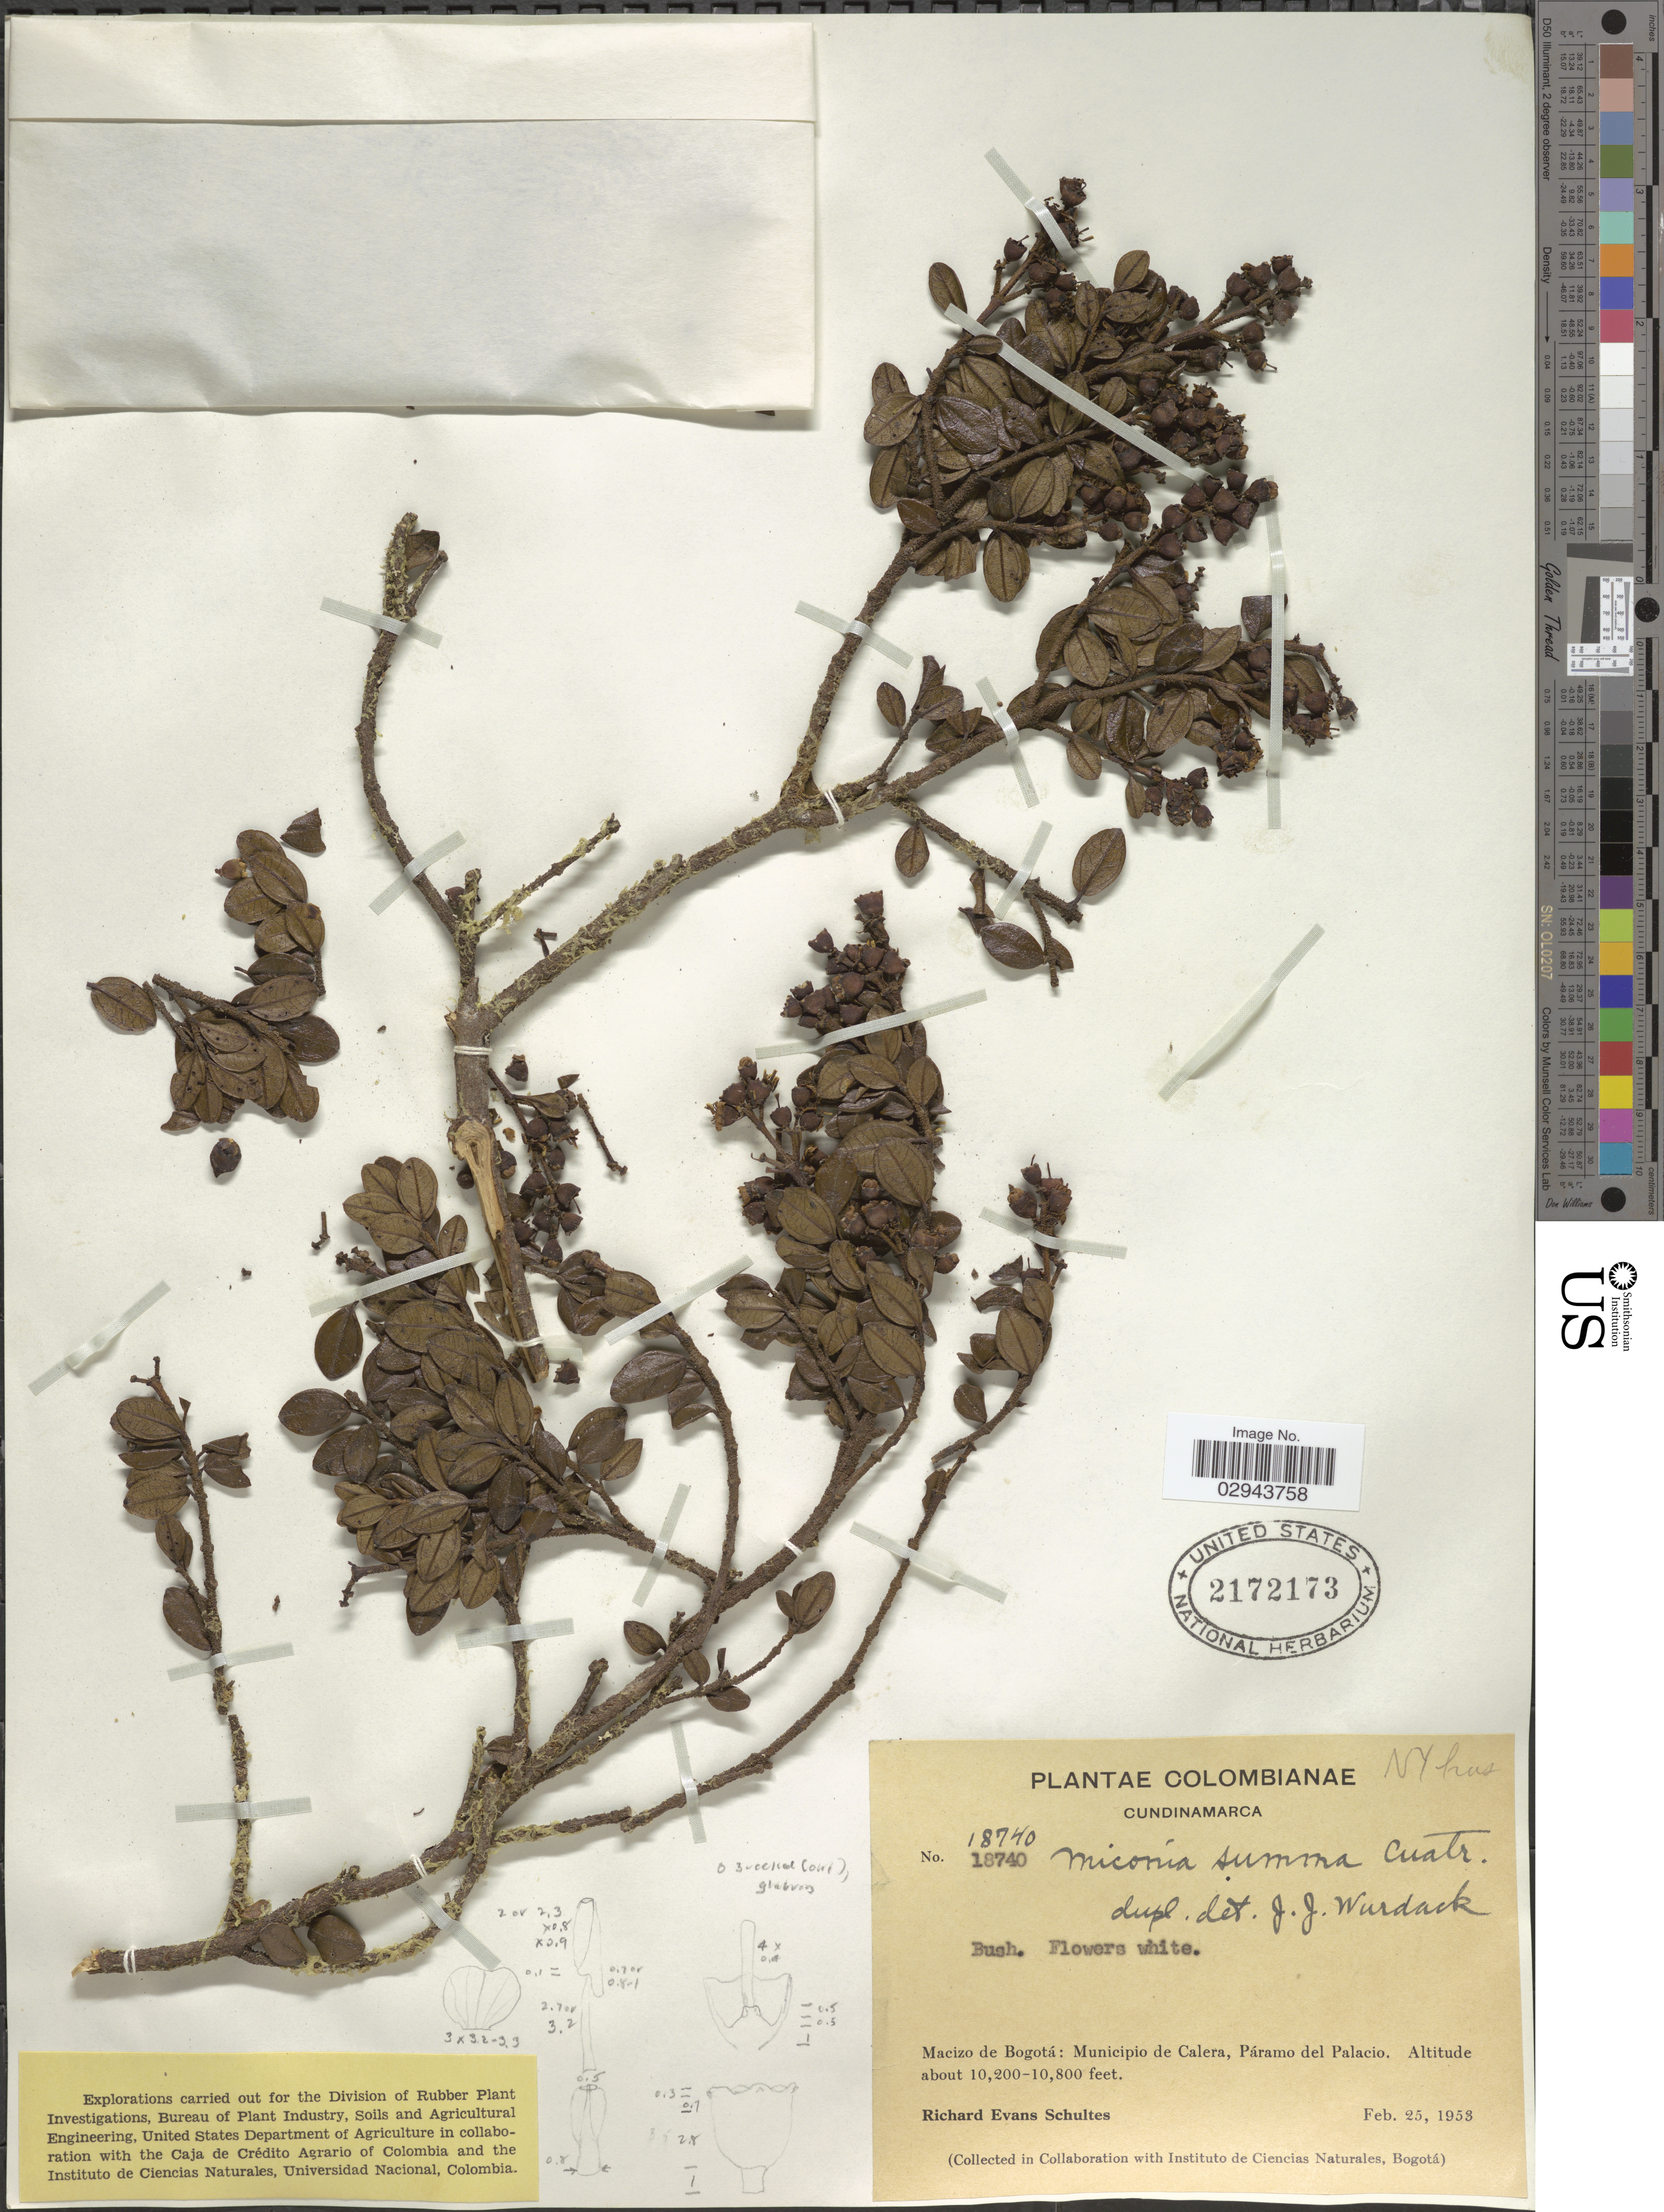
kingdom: Plantae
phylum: Tracheophyta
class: Magnoliopsida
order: Myrtales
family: Melastomataceae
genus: Miconia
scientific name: Miconia summa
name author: Cuatrec.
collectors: R. E. Schultes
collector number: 18740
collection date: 1953-02-25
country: Colombia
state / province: Cundinamarca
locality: Macizo de Bogotá: Municipio de Calera, Páramo del Palacio.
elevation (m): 3109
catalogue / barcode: US 2172173